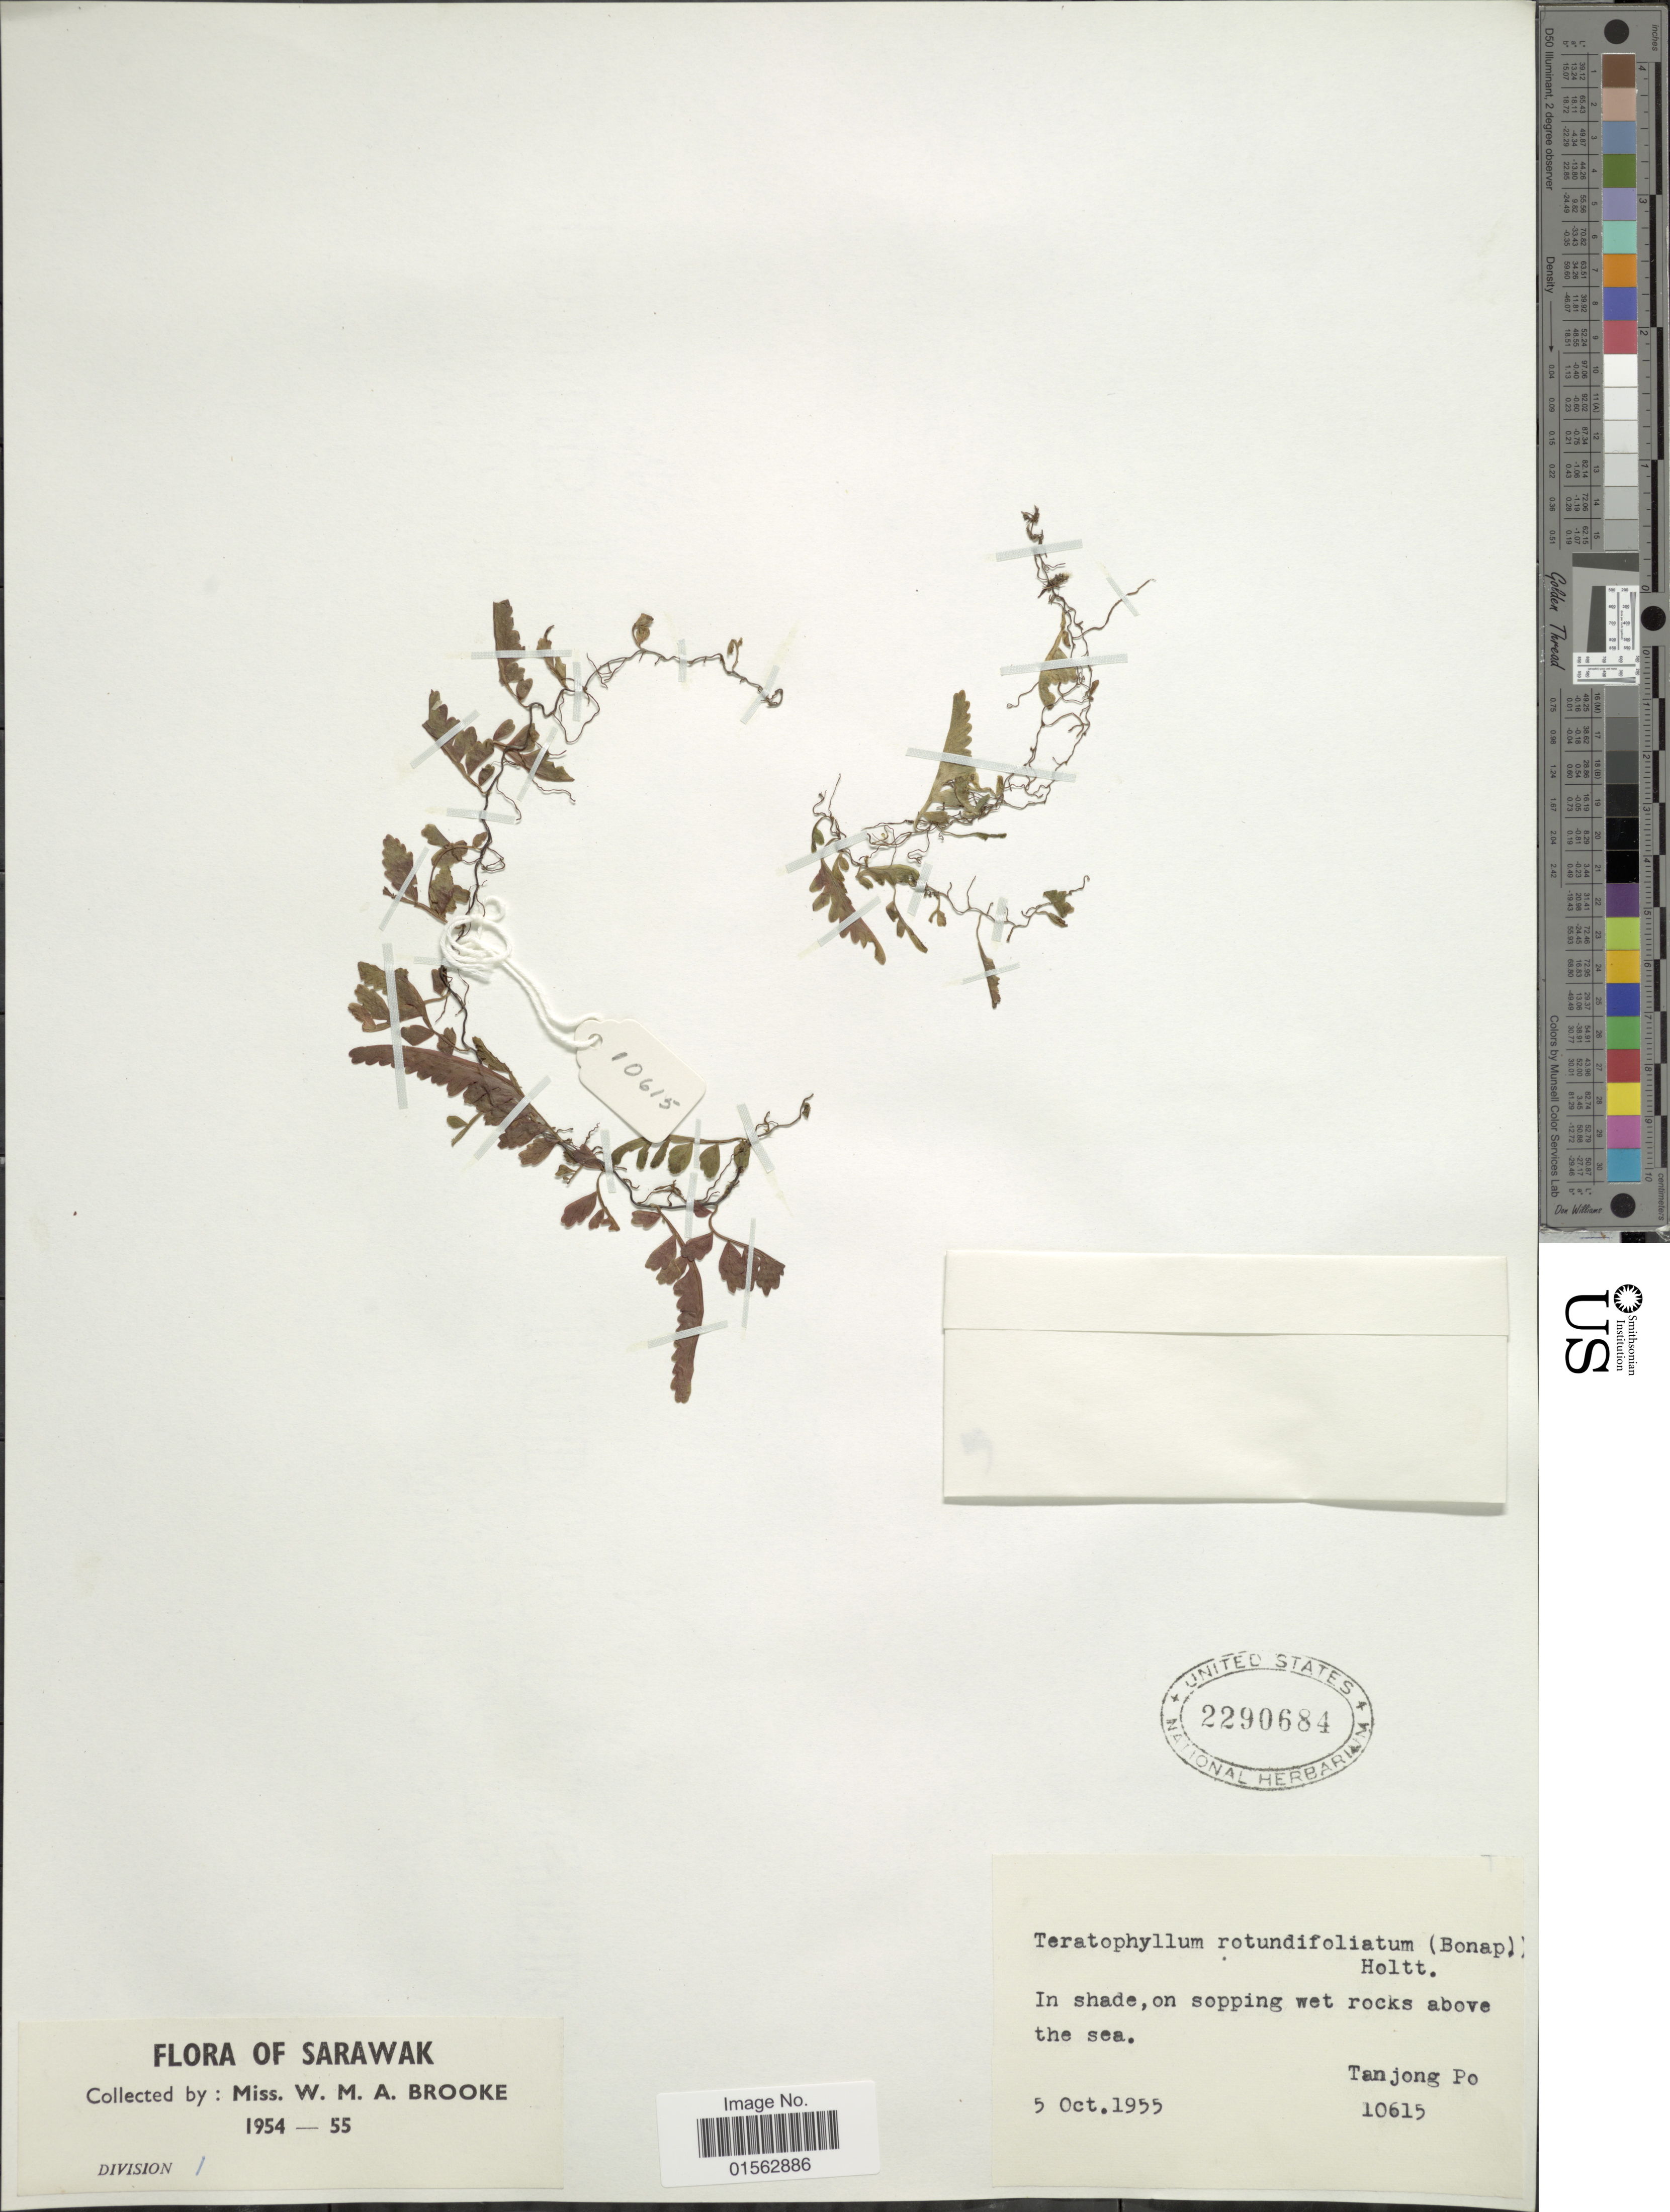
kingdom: Plantae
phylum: Tracheophyta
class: Polypodiopsida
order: Polypodiales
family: Dryopteridaceae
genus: Teratophyllum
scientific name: Teratophyllum rotundifoliatum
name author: (Bonap.) Holttum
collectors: W. Brooke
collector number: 10615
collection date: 1955-10-05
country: Malaysia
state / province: Sarawak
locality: In shade, on sopping wet rocks above the sea, Tanjong Po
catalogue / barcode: US 2290684